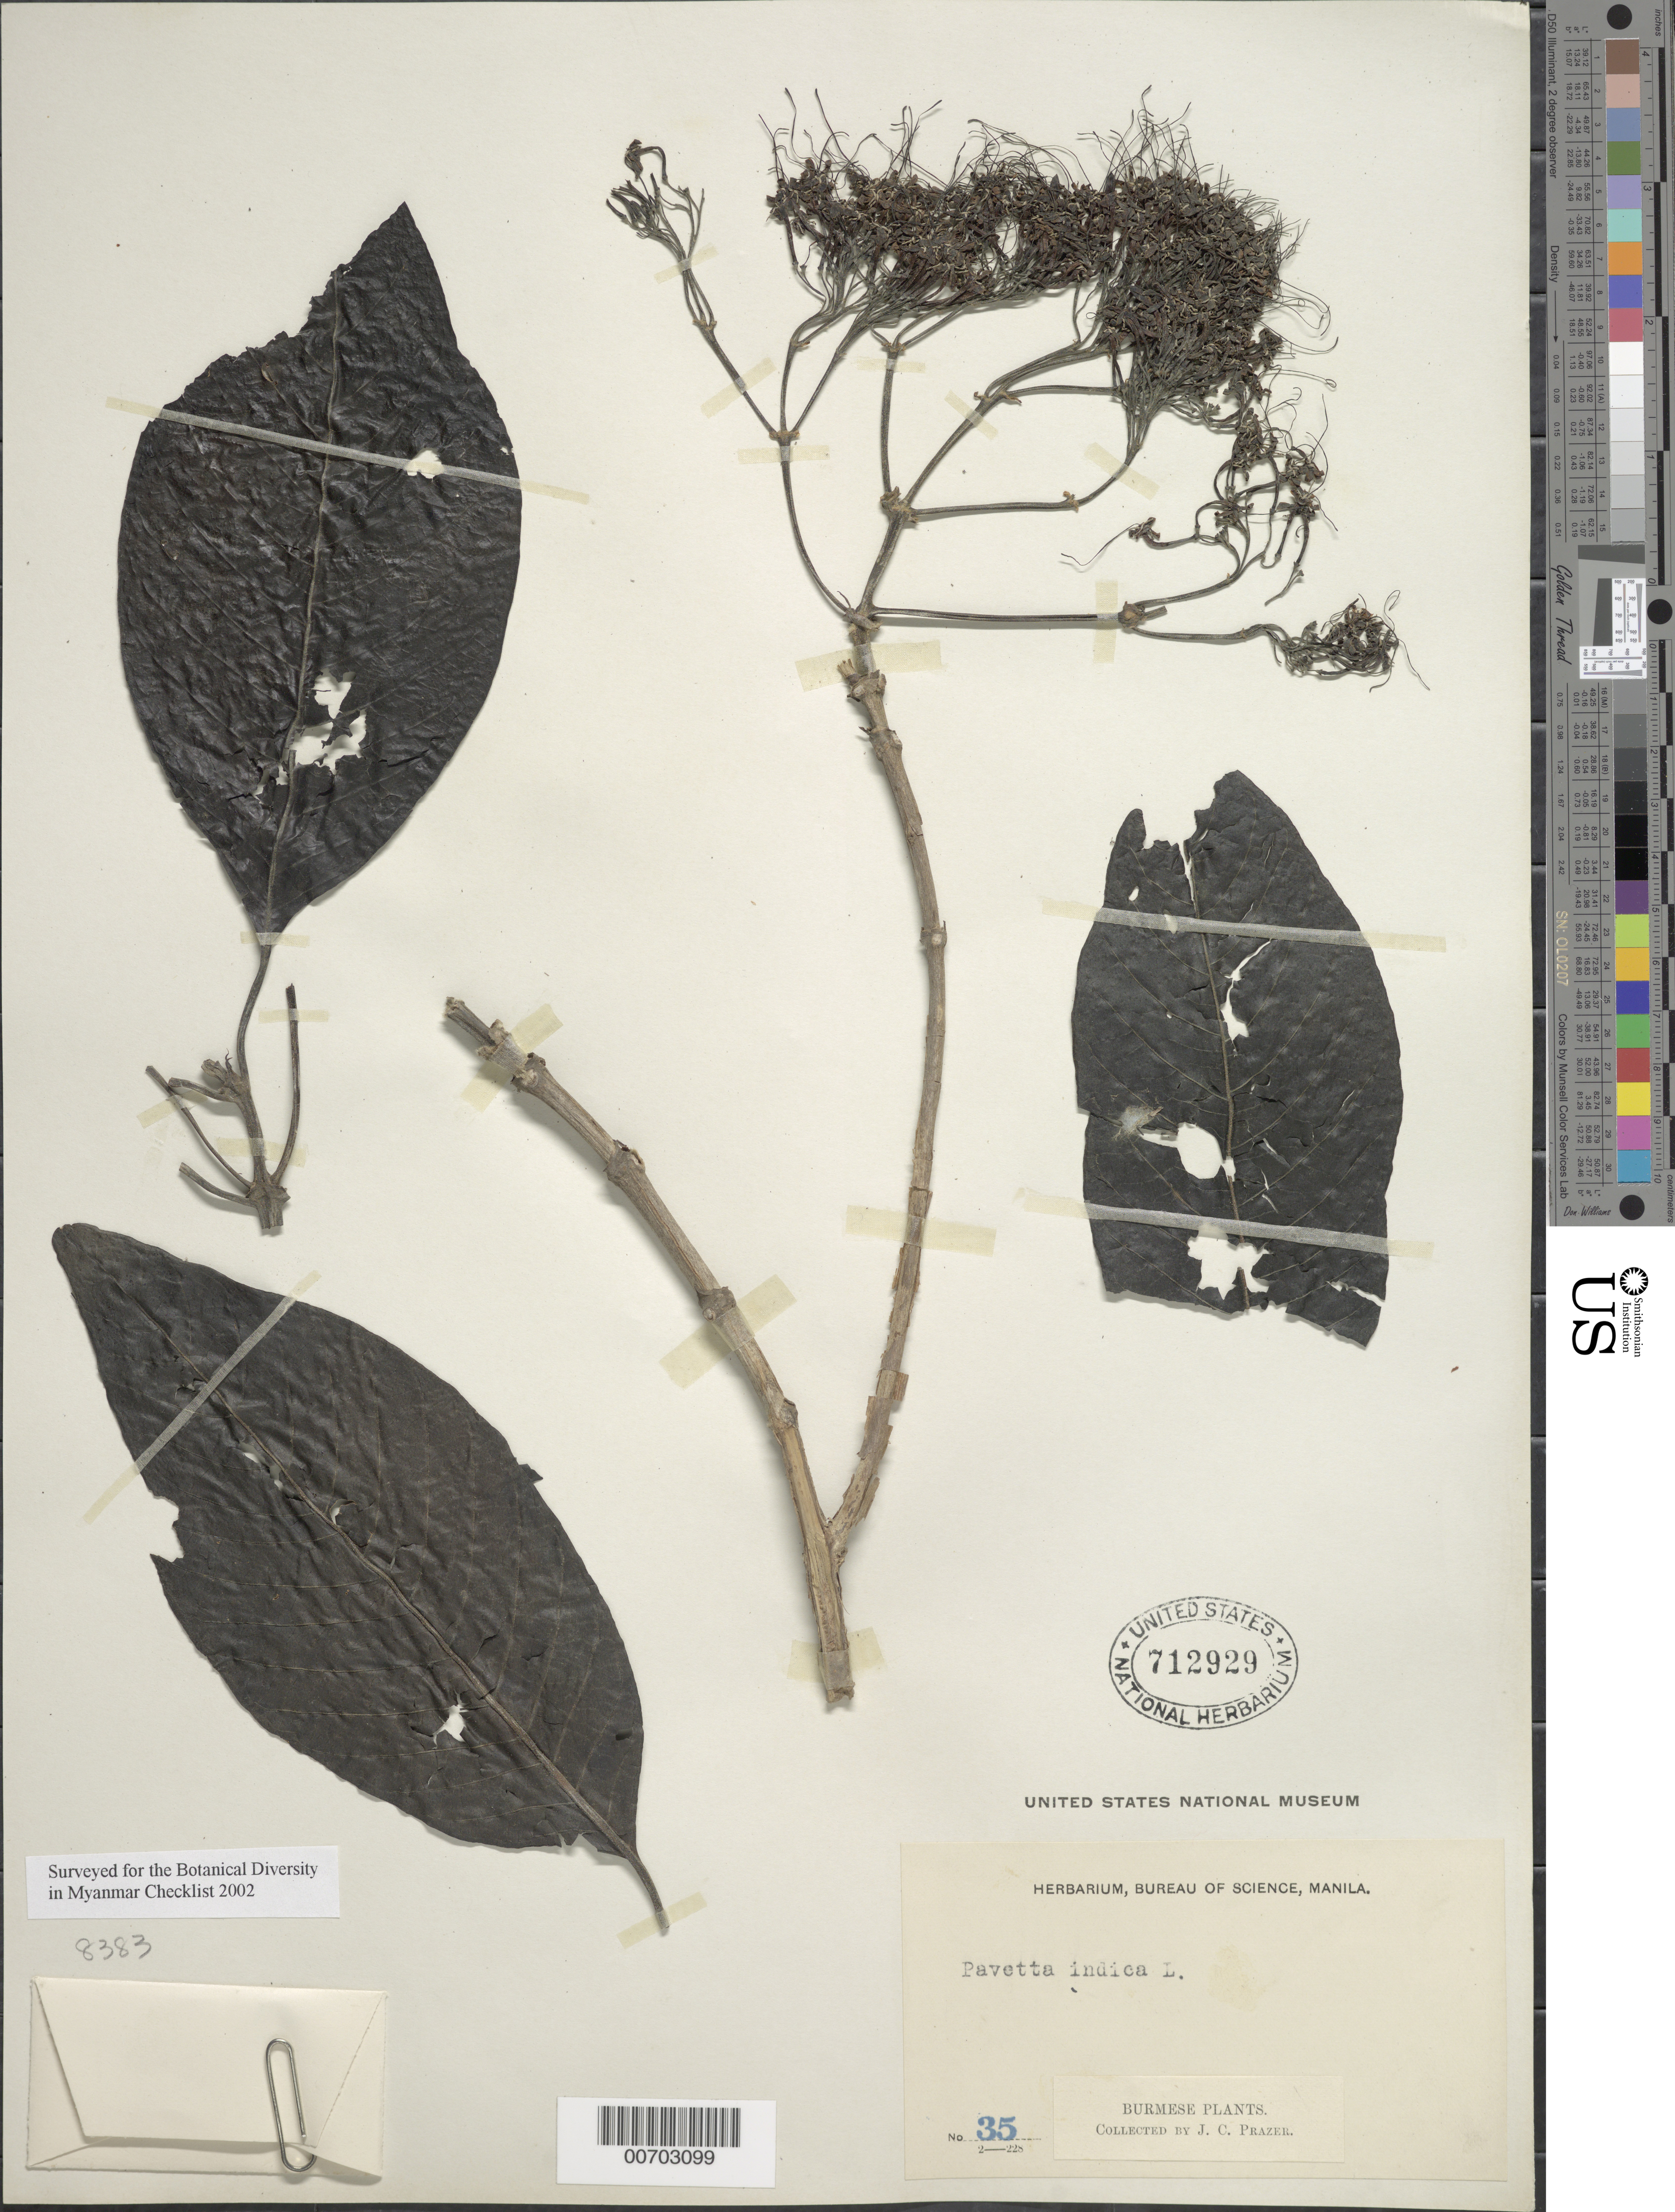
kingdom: Plantae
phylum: Tracheophyta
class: Magnoliopsida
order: Gentianales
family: Rubiaceae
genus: Pavetta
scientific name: Pavetta indica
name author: L.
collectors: J. Prazer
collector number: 35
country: Myanmar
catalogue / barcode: US 712929